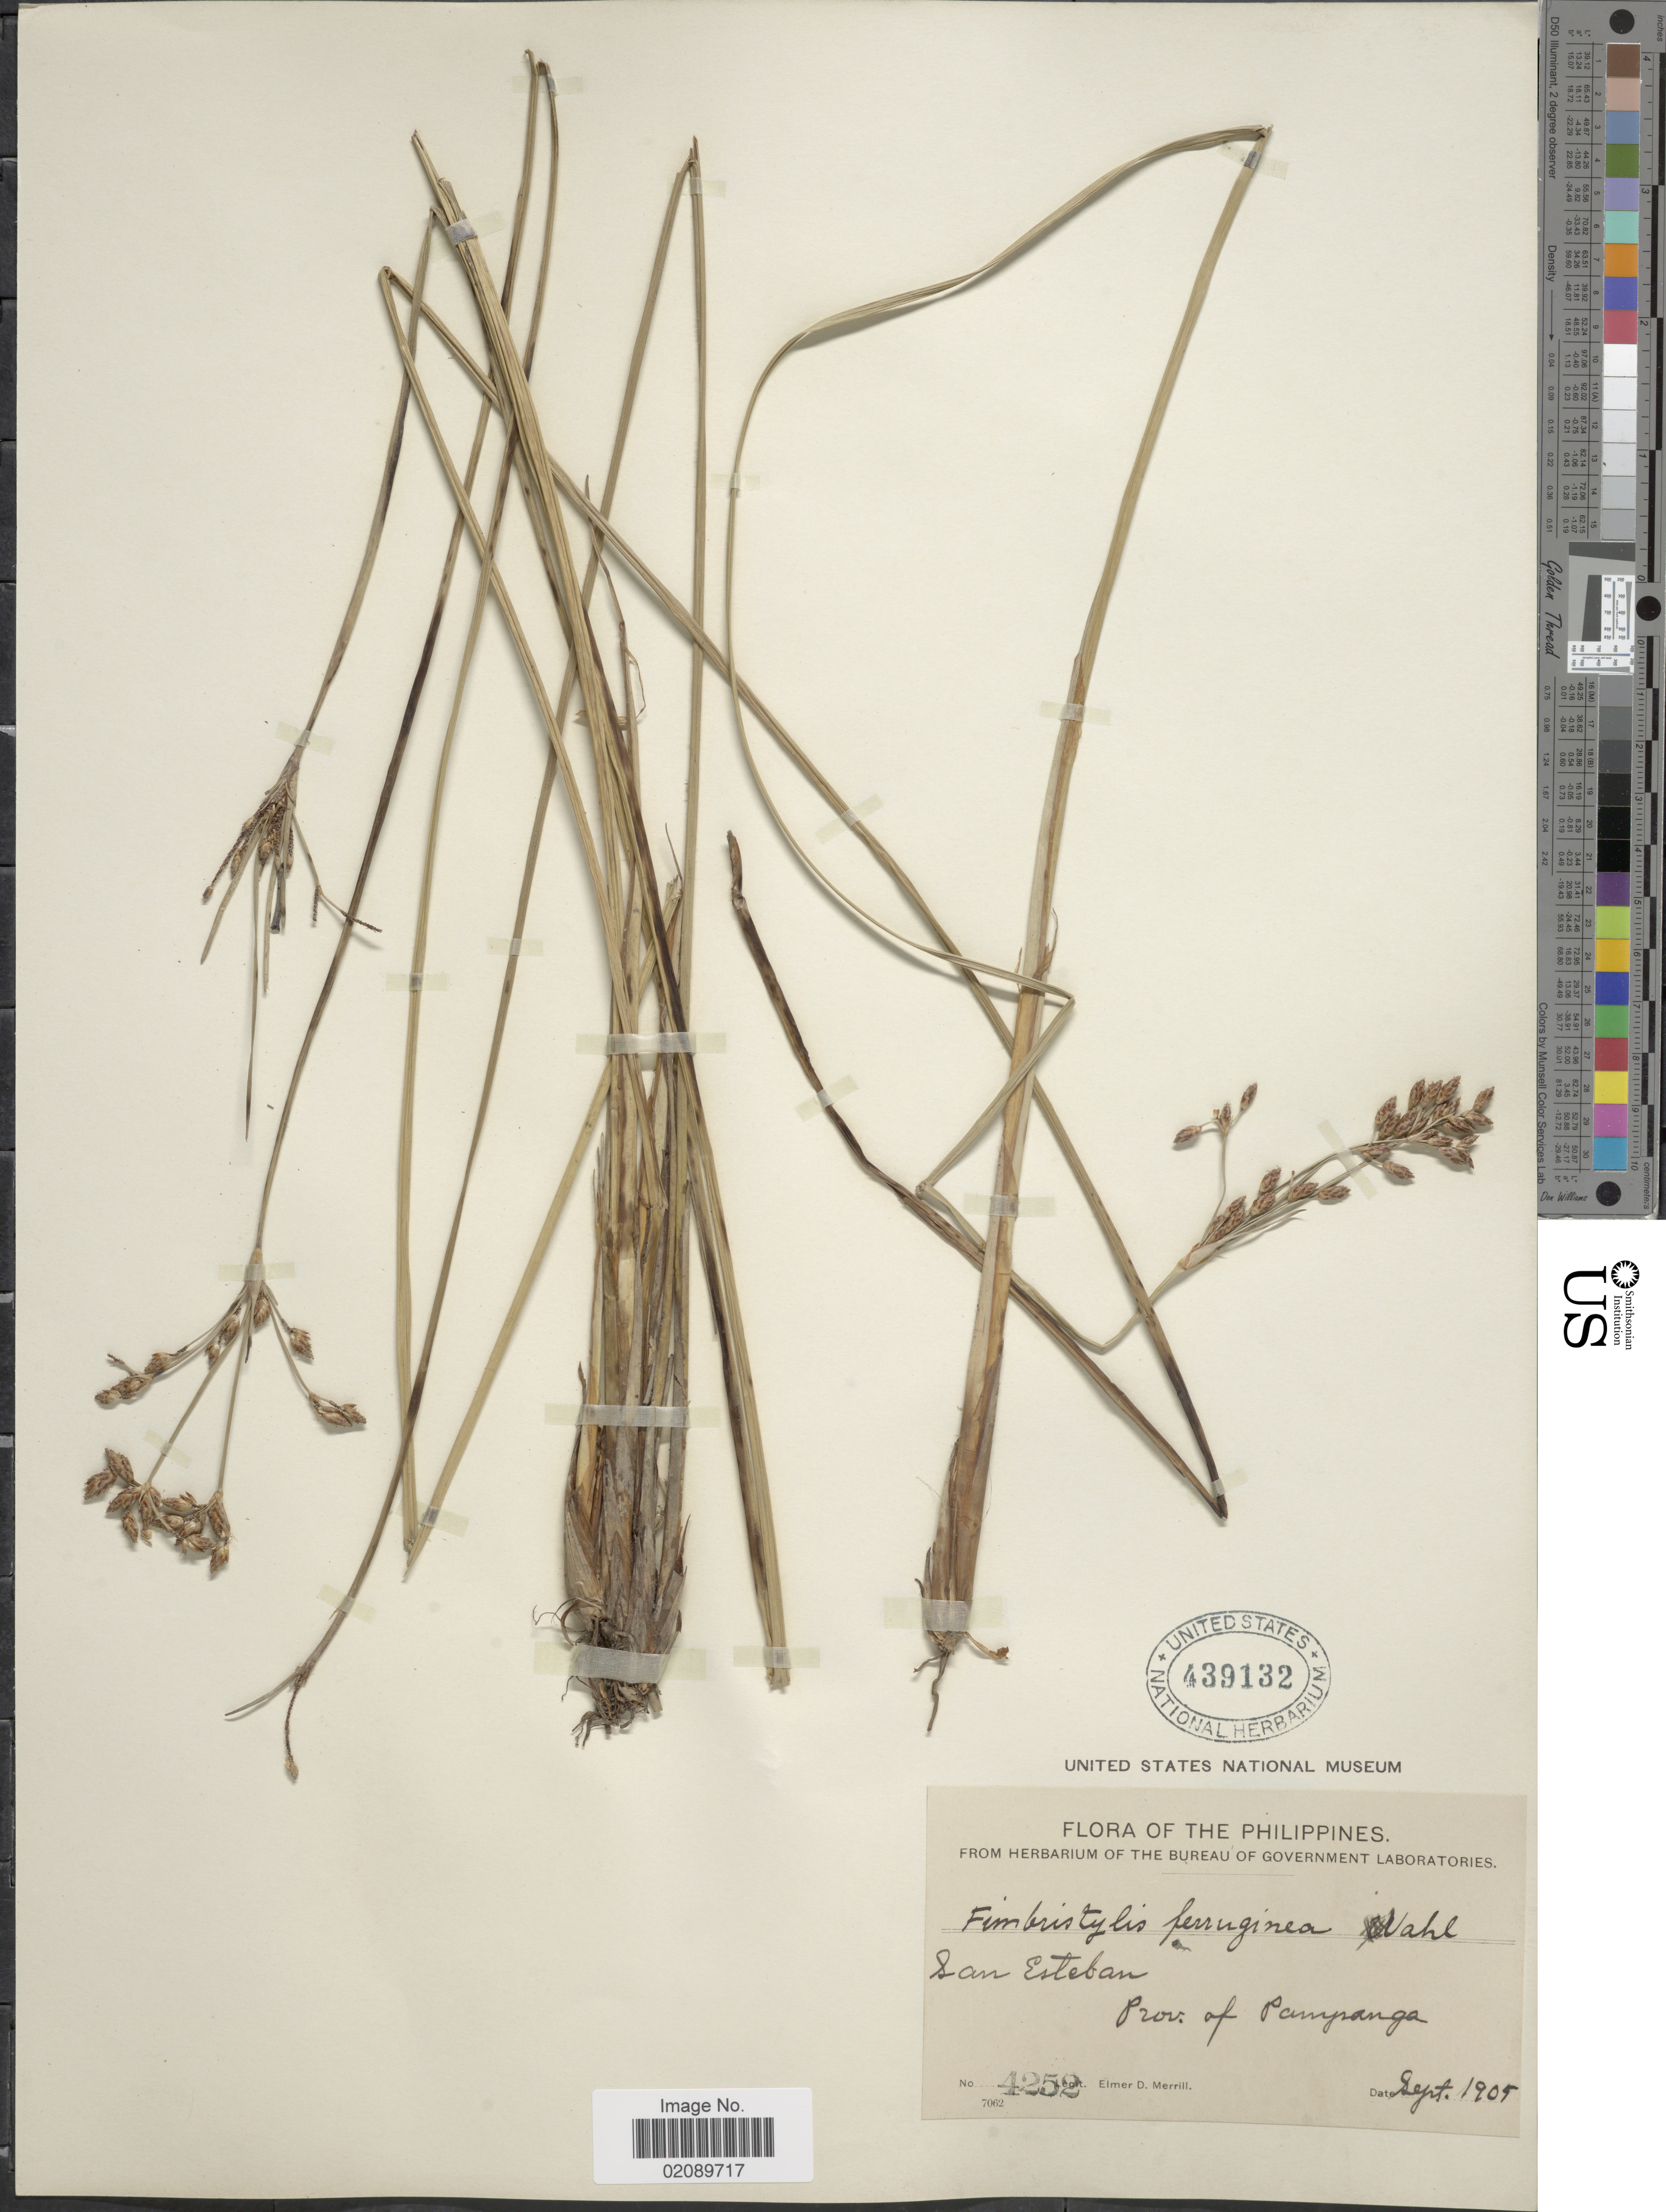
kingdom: Plantae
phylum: Tracheophyta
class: Liliopsida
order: Poales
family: Cyperaceae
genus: Fimbristylis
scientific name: Fimbristylis ferruginea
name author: (L.) Vahl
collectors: E. D. Merrill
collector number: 4252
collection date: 1905-09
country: Philippines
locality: San Esteban, Prov. of Pampanga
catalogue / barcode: US 439132